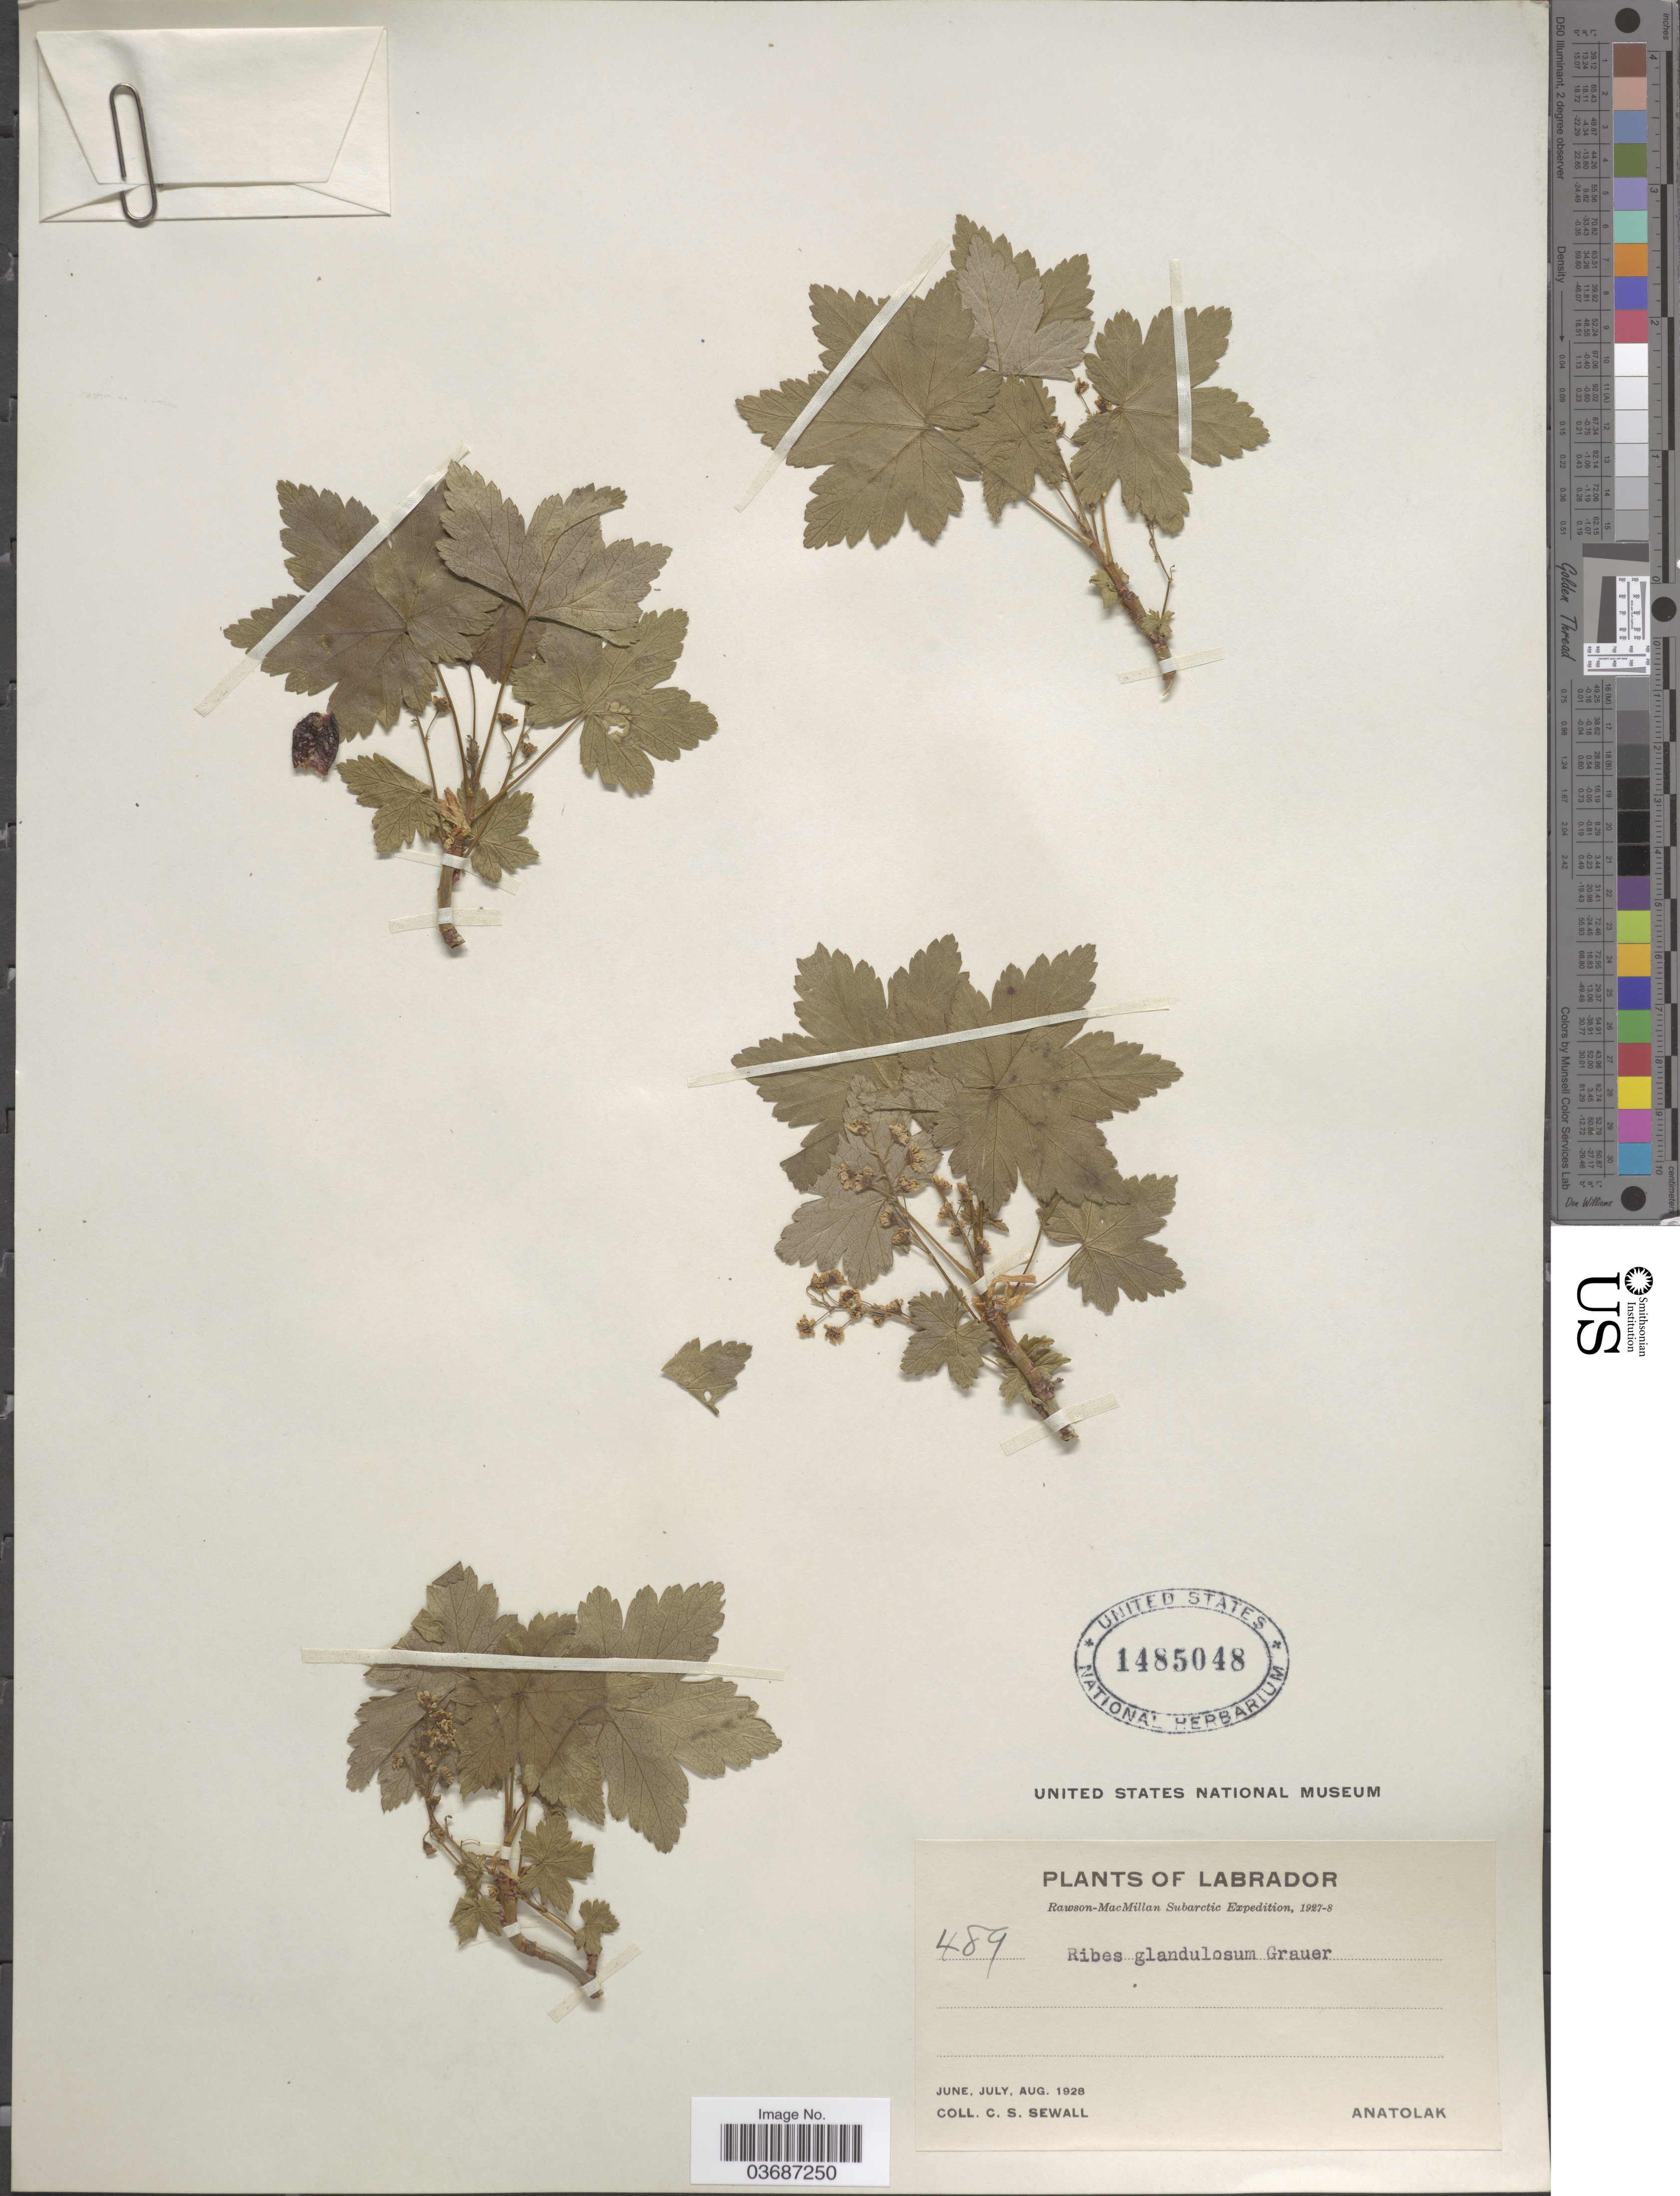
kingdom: Plantae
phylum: Tracheophyta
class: Magnoliopsida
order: Saxifragales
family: Grossulariaceae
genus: Ribes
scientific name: Ribes glandulosum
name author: Ruiz & Pav.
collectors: C. Sewall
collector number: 489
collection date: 1928-06/1928-08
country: Canada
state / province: Newfoundland and Labrador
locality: Labrador. Rawson-MacMillan Subarctic Expedition, 1927-8. Anatolak.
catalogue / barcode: US 1485048